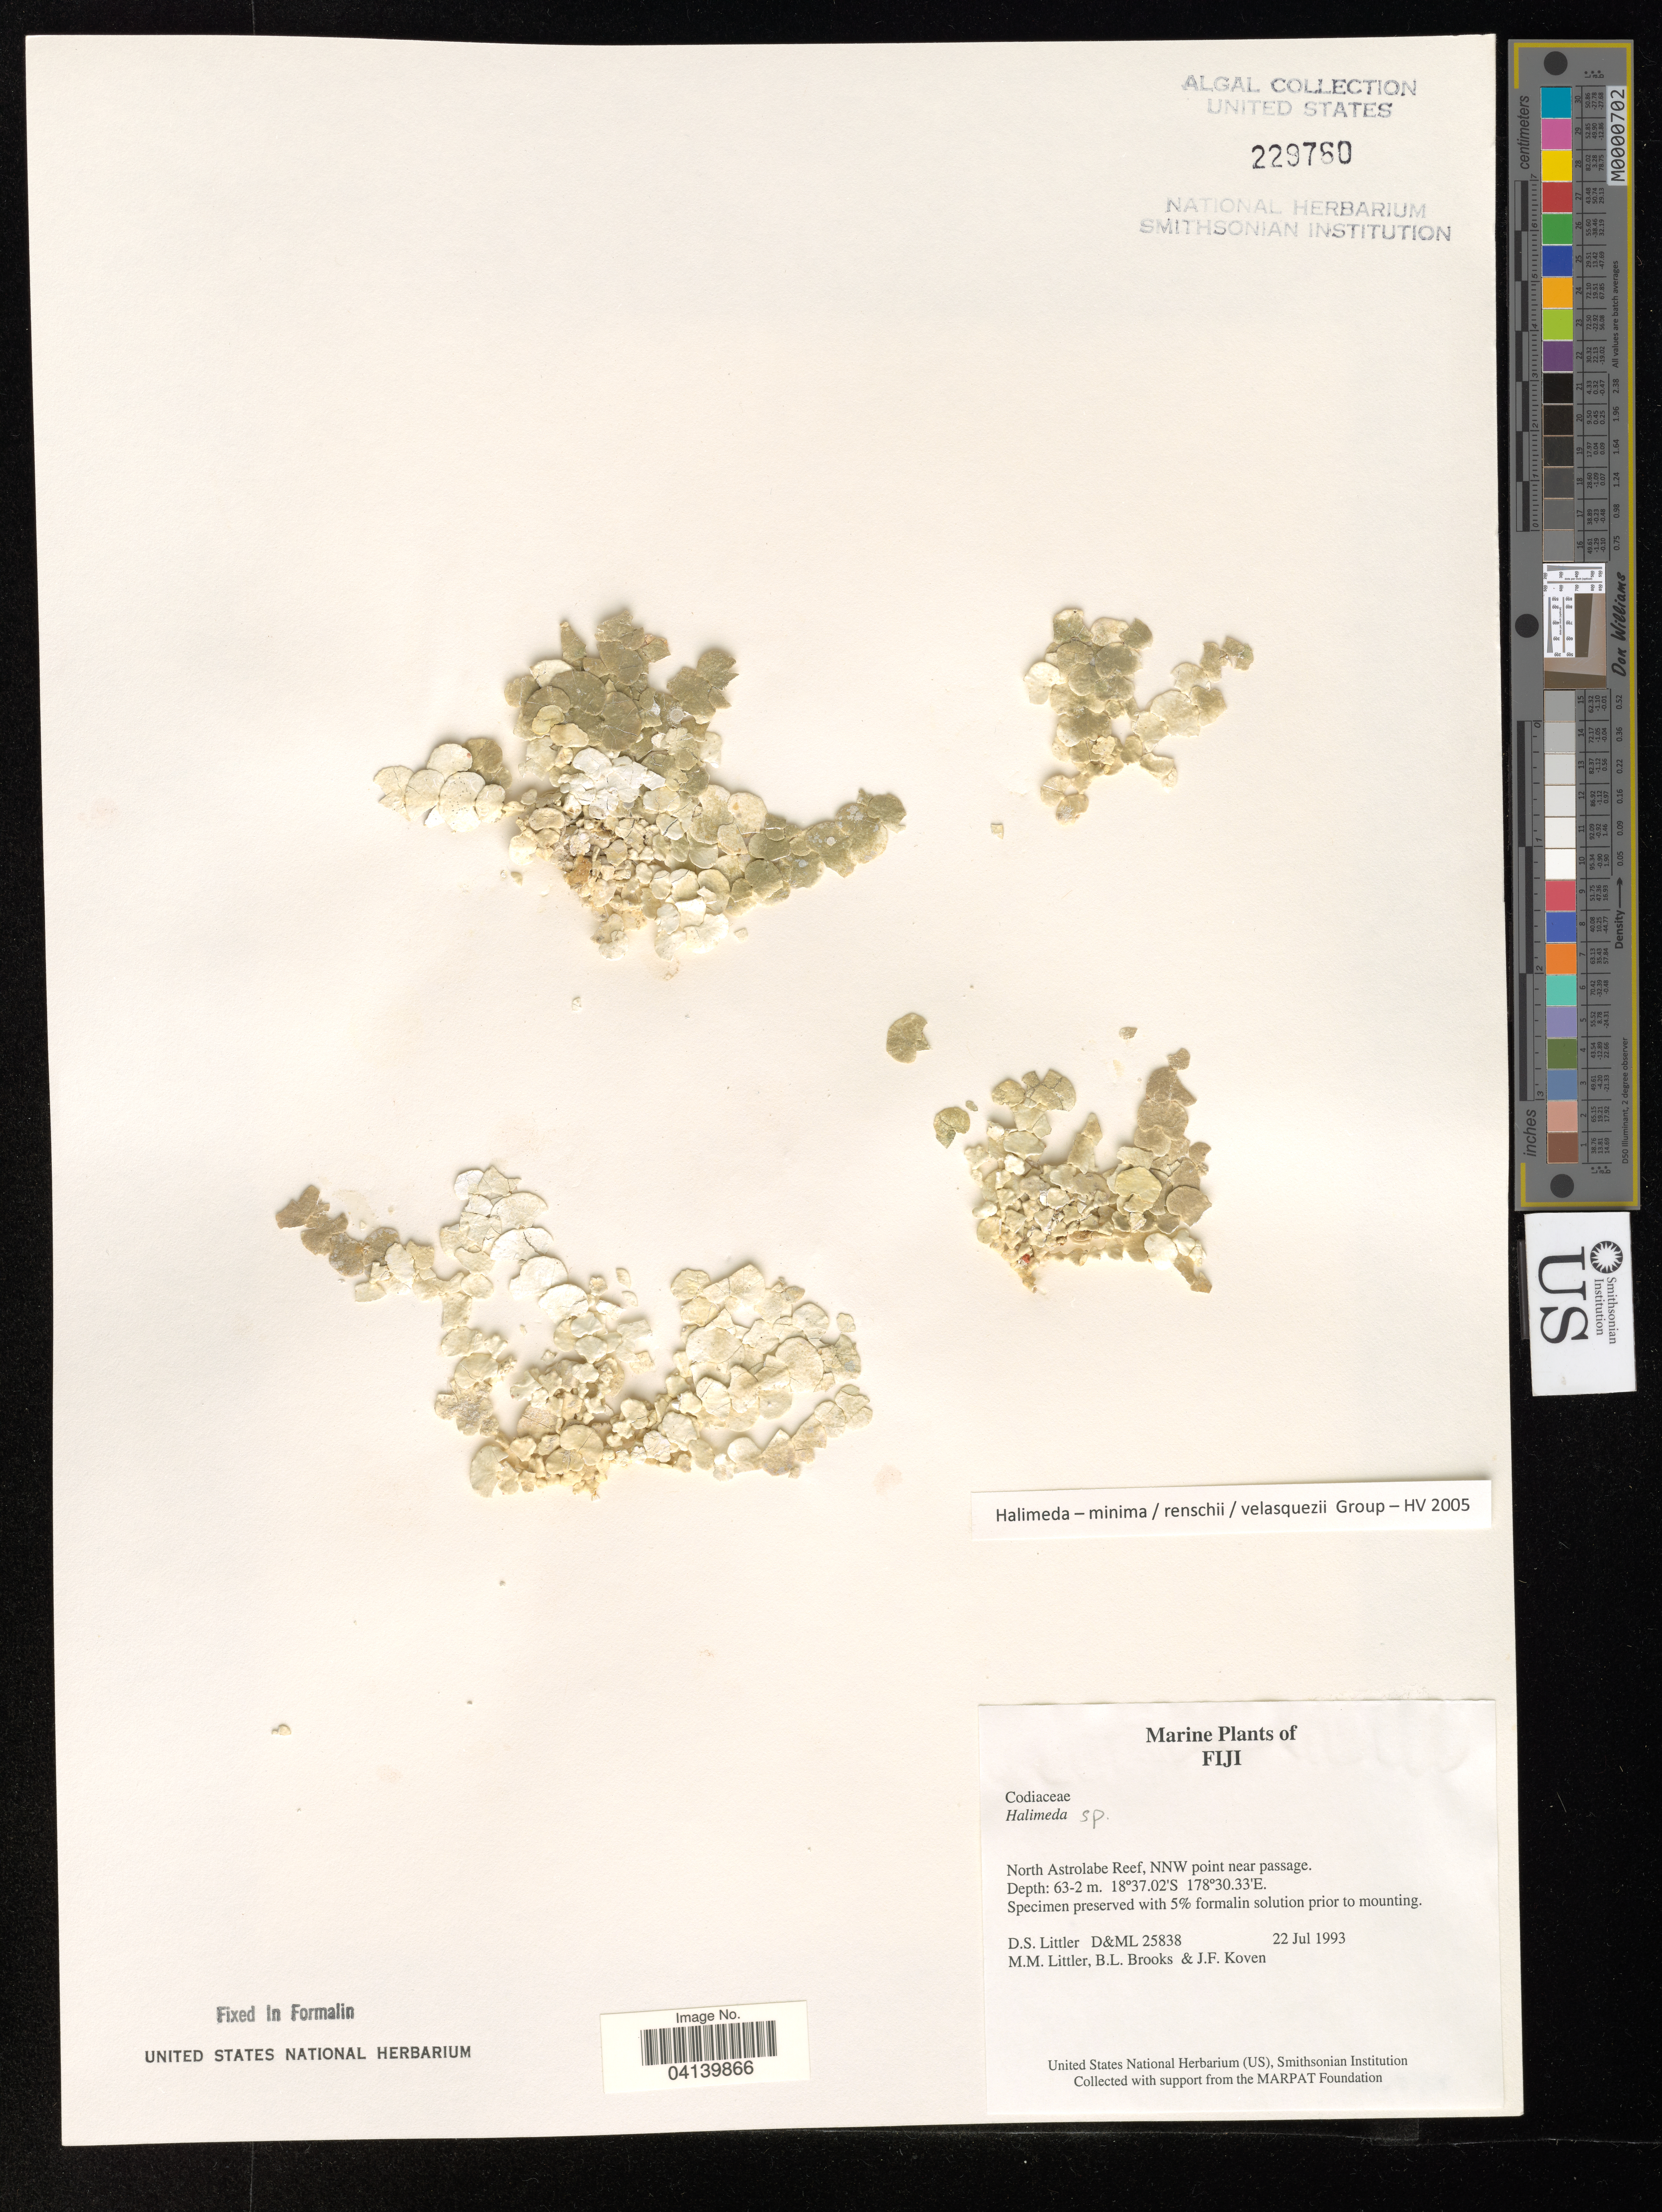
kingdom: Plantae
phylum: Chlorophyta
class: Ulvophyceae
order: Bryopsidales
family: Halimedaceae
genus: Halimeda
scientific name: Halimeda sp.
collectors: D. S. Littler, B. Brooks & J. Koven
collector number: D&ML 25838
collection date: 1993-07-22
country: Fiji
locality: North Astrolabe Reef, NNW point near passage.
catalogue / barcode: US 228760